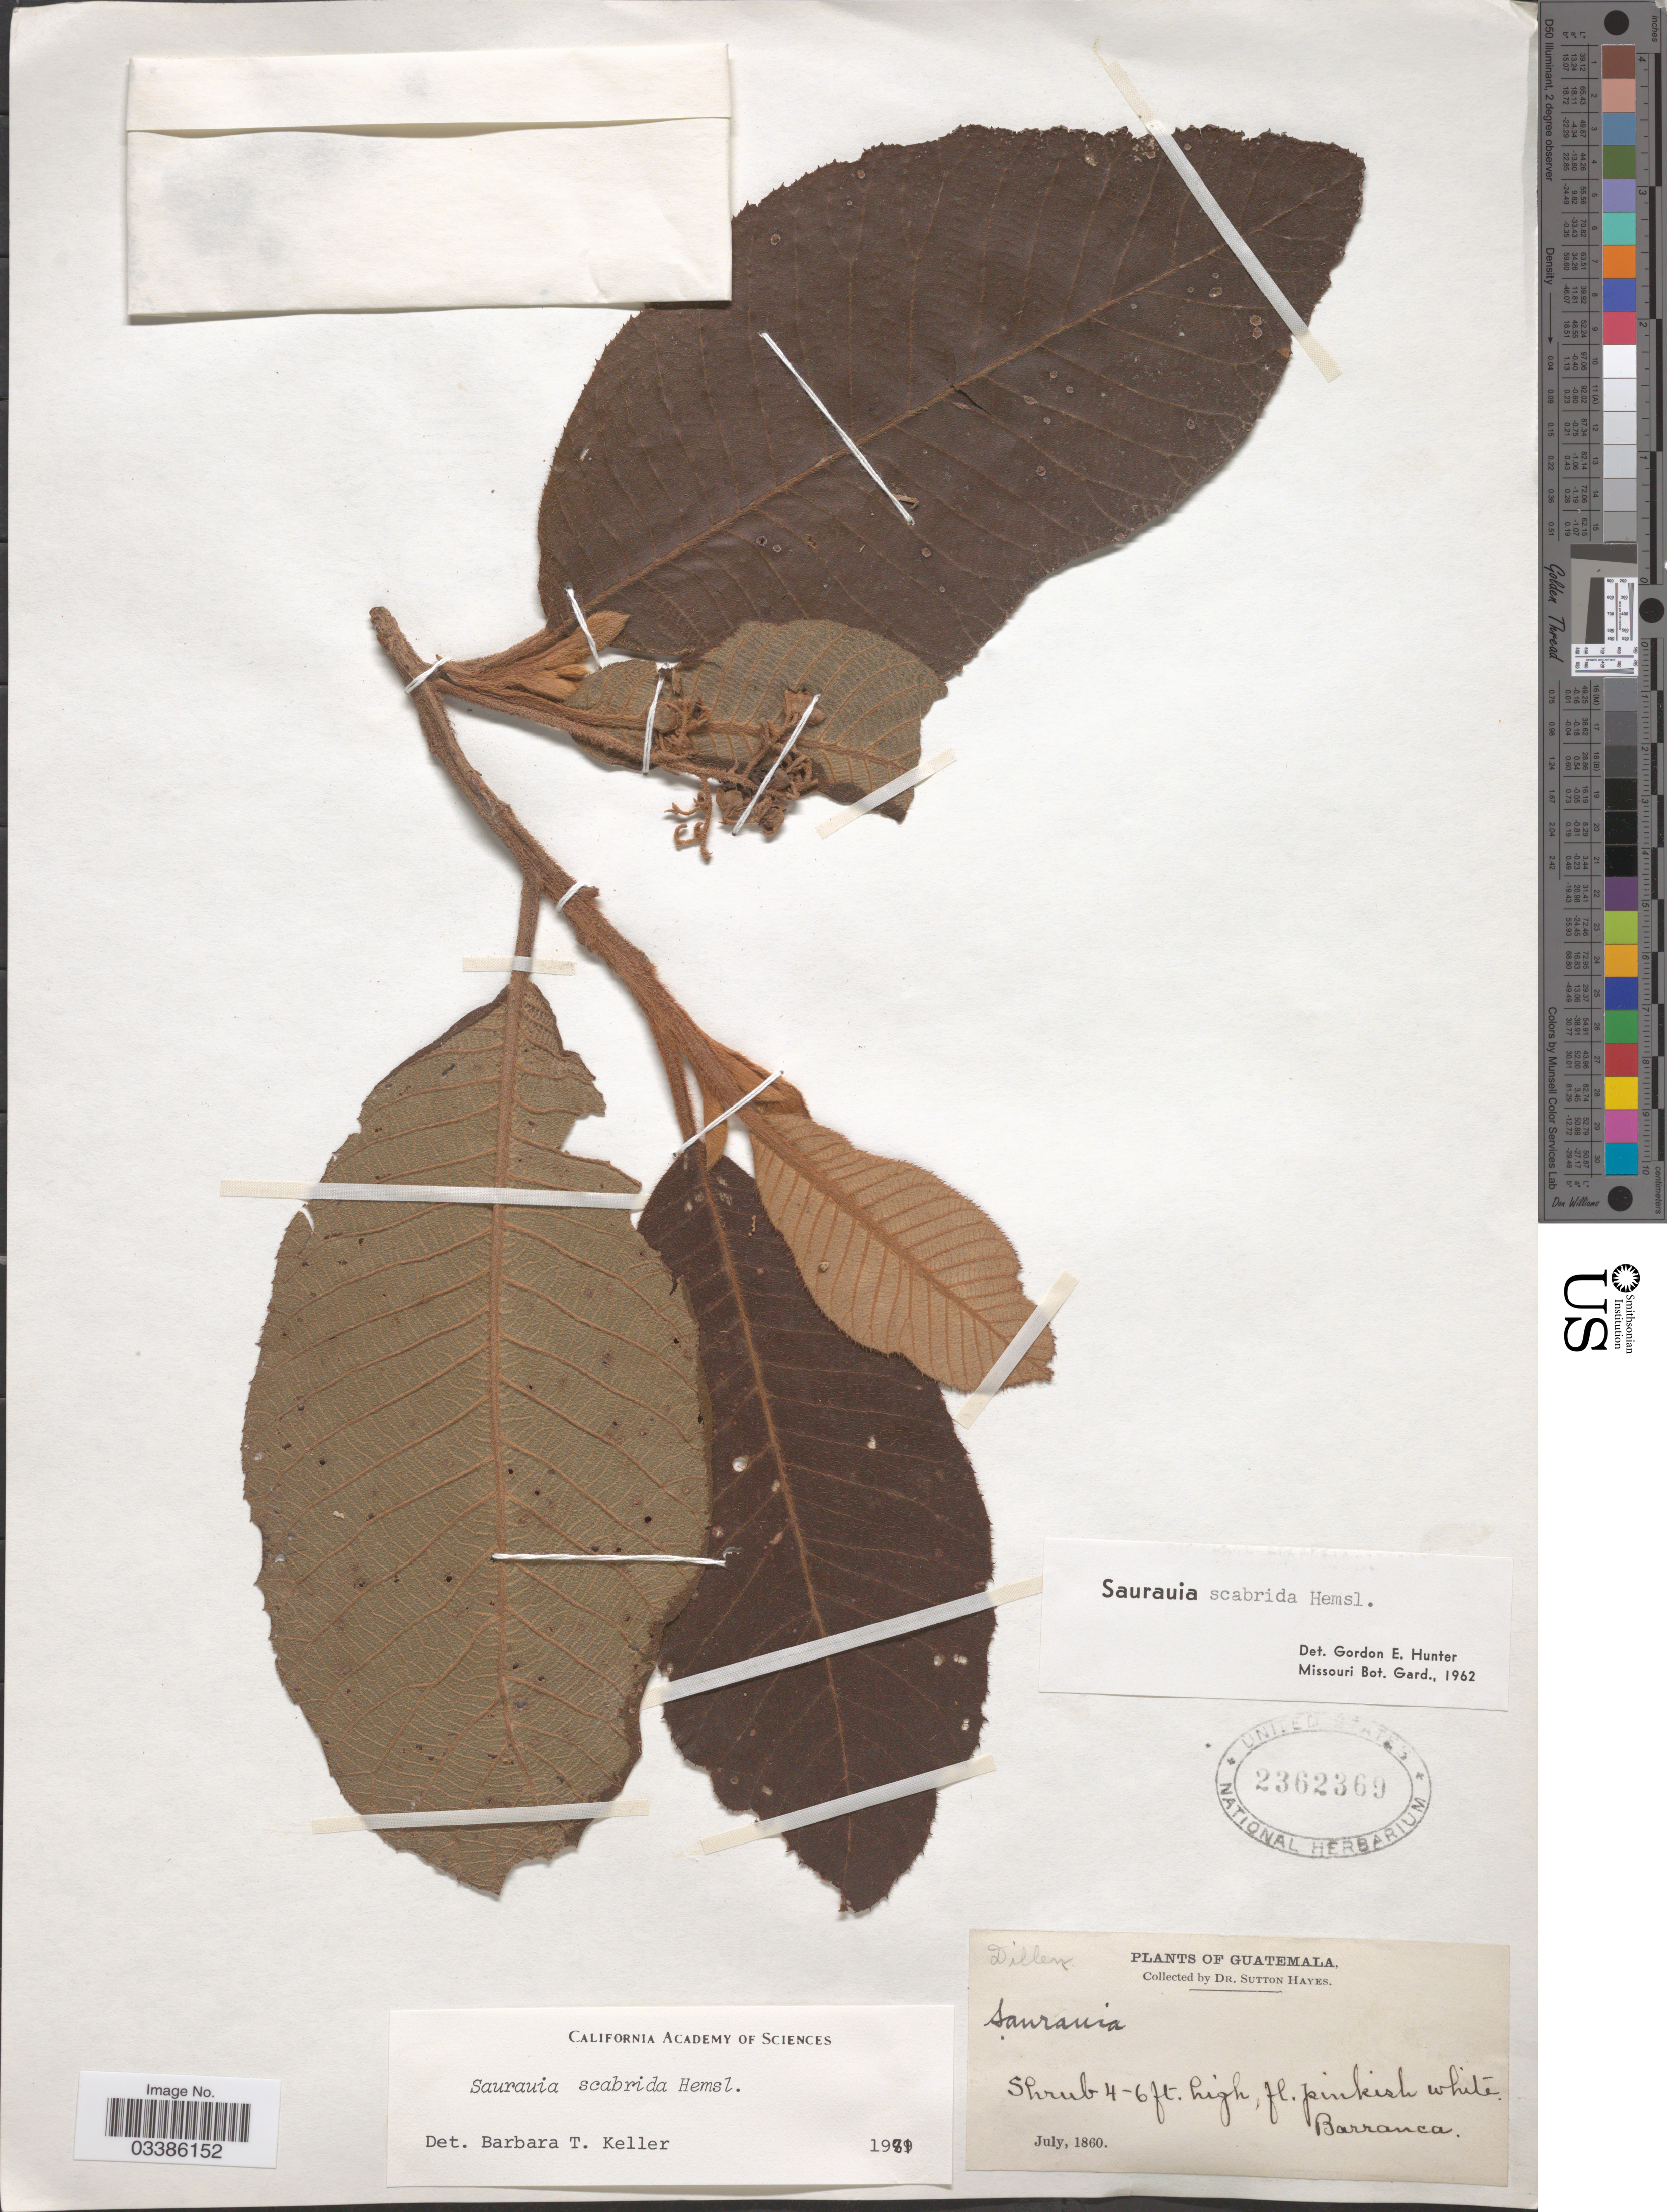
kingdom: Plantae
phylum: Tracheophyta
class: Magnoliopsida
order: Ericales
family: Actinidiaceae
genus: Saurauia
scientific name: Saurauia scabrida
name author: Hemsl.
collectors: S. Hayes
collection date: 1860-07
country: Guatemala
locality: Barranca.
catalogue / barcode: US 2362369